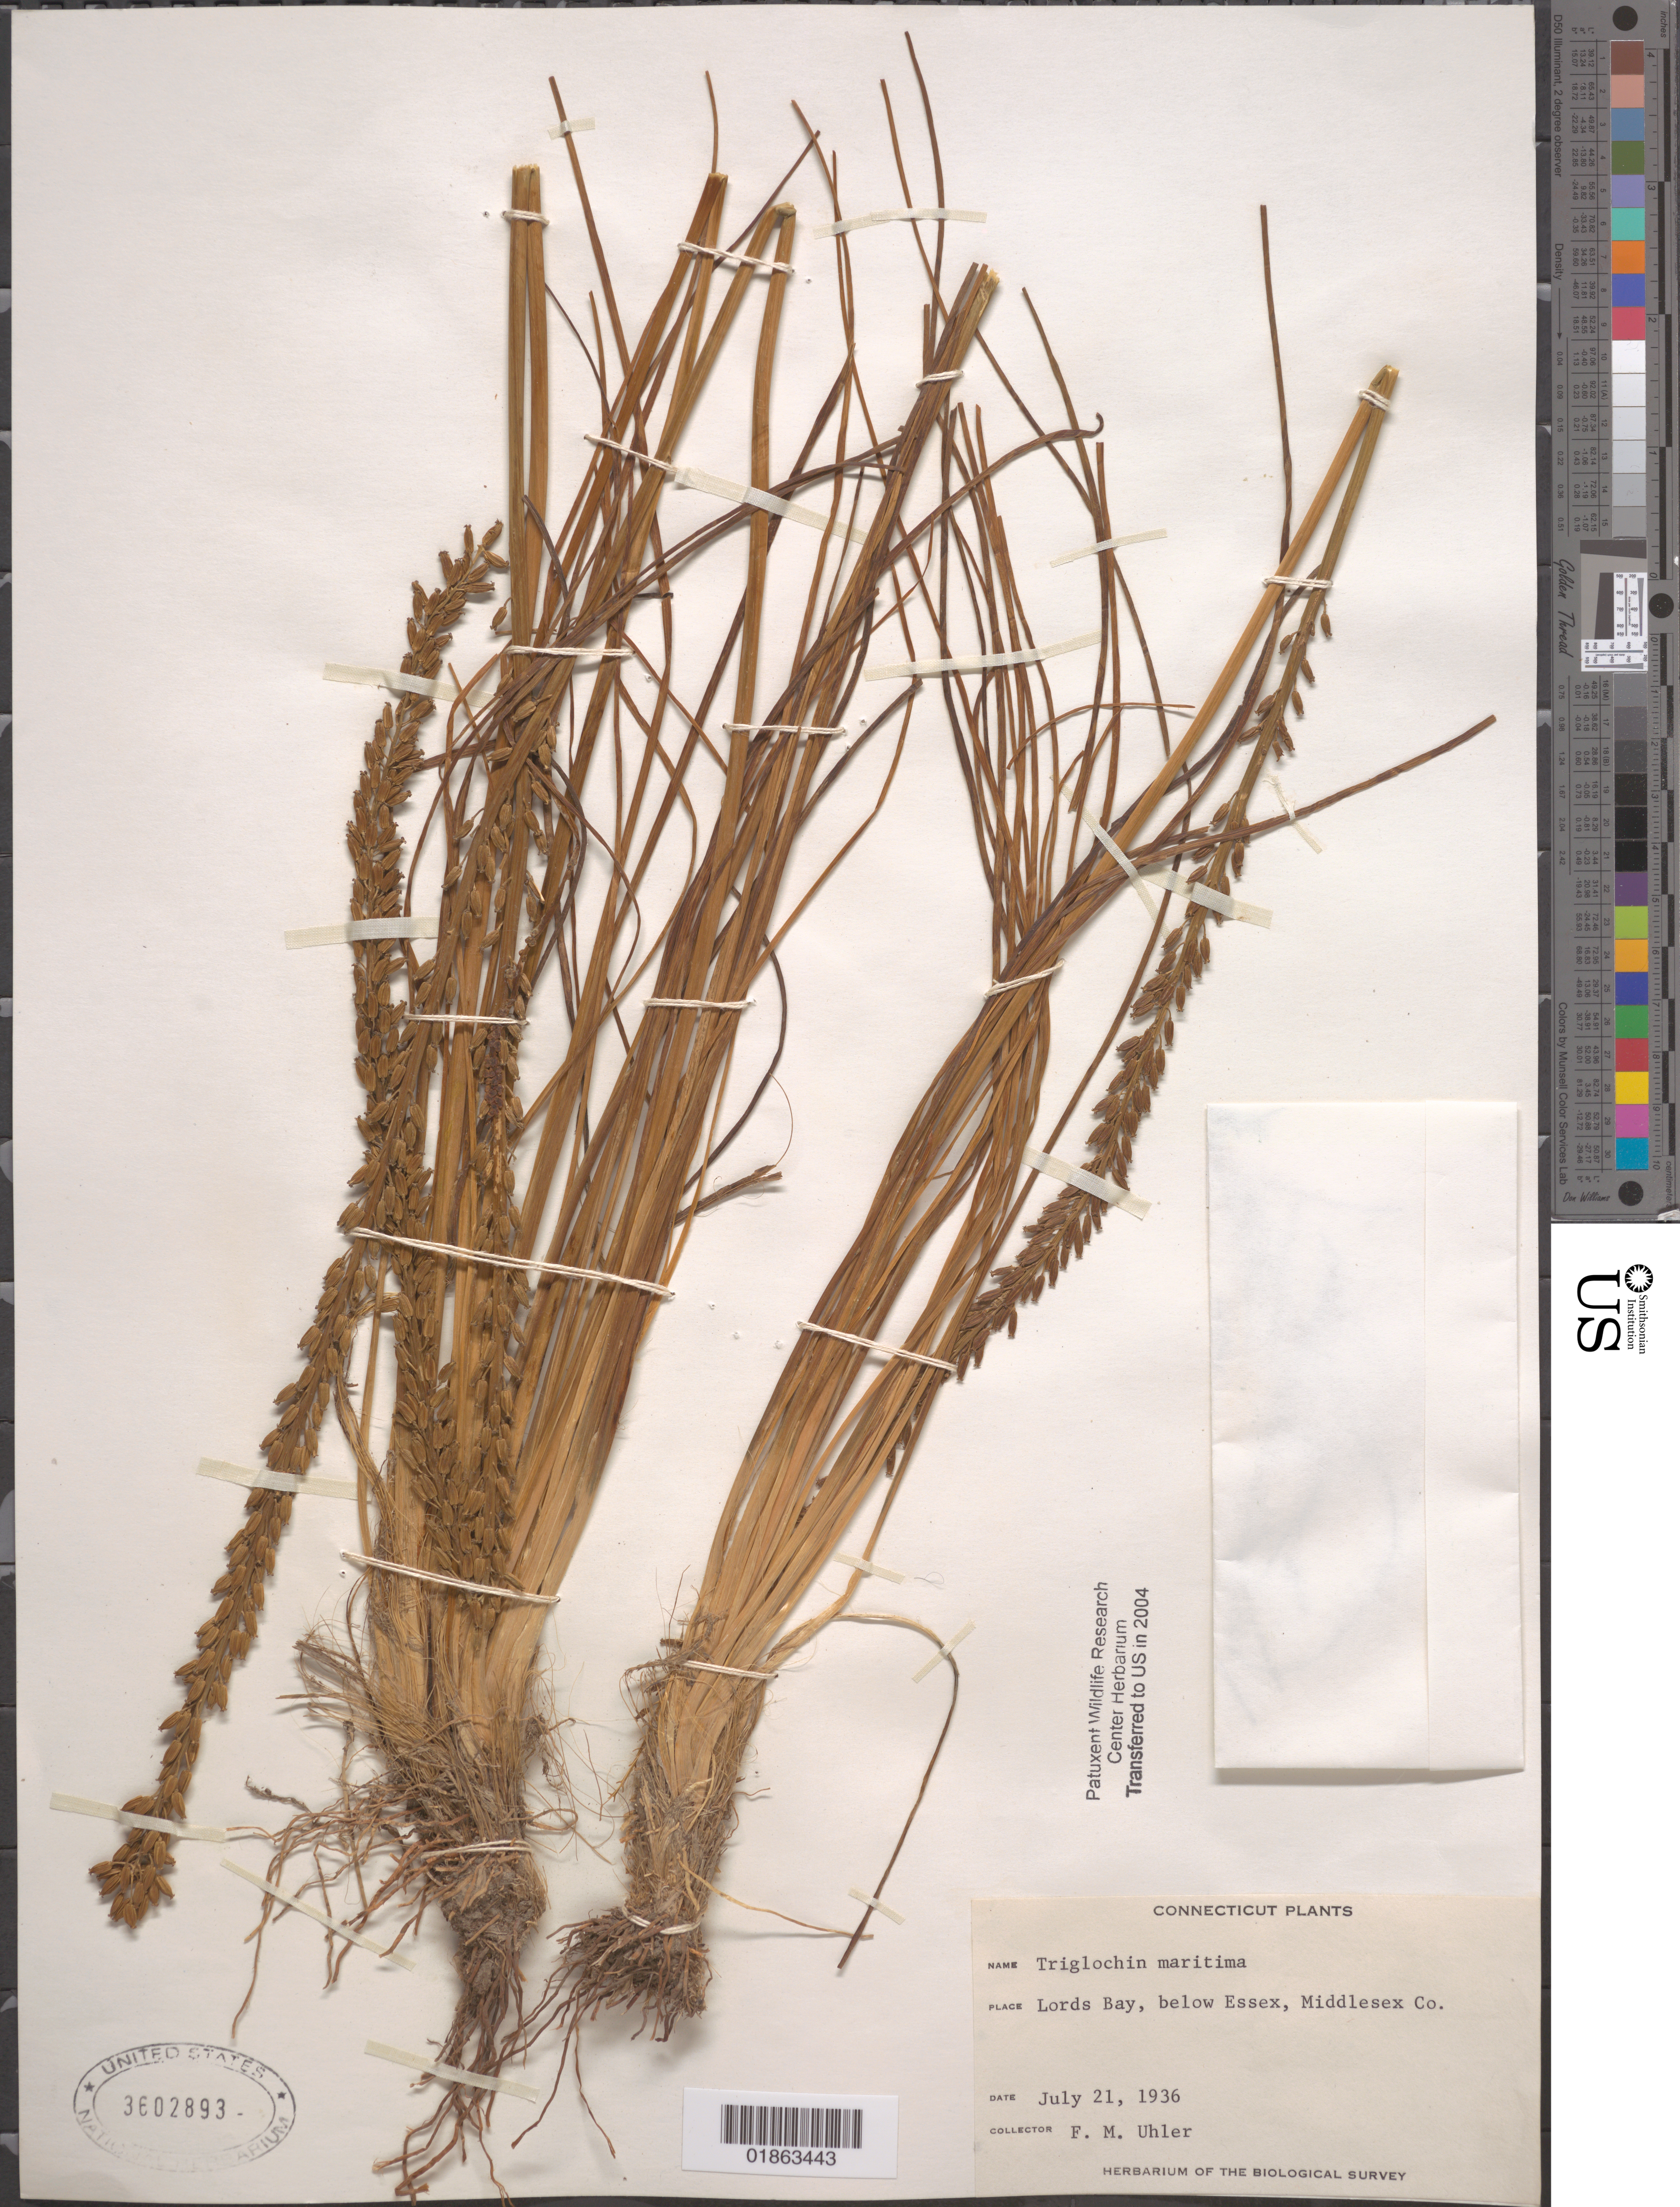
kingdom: Plantae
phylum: Tracheophyta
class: Liliopsida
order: Alismatales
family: Juncaginaceae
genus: Triglochin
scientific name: Triglochin maritima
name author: L.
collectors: F. Uhler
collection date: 1936-07-21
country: United States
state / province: Connecticut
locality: Lords Bay, below Essex, Middlesex Co.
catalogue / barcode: US 3602893